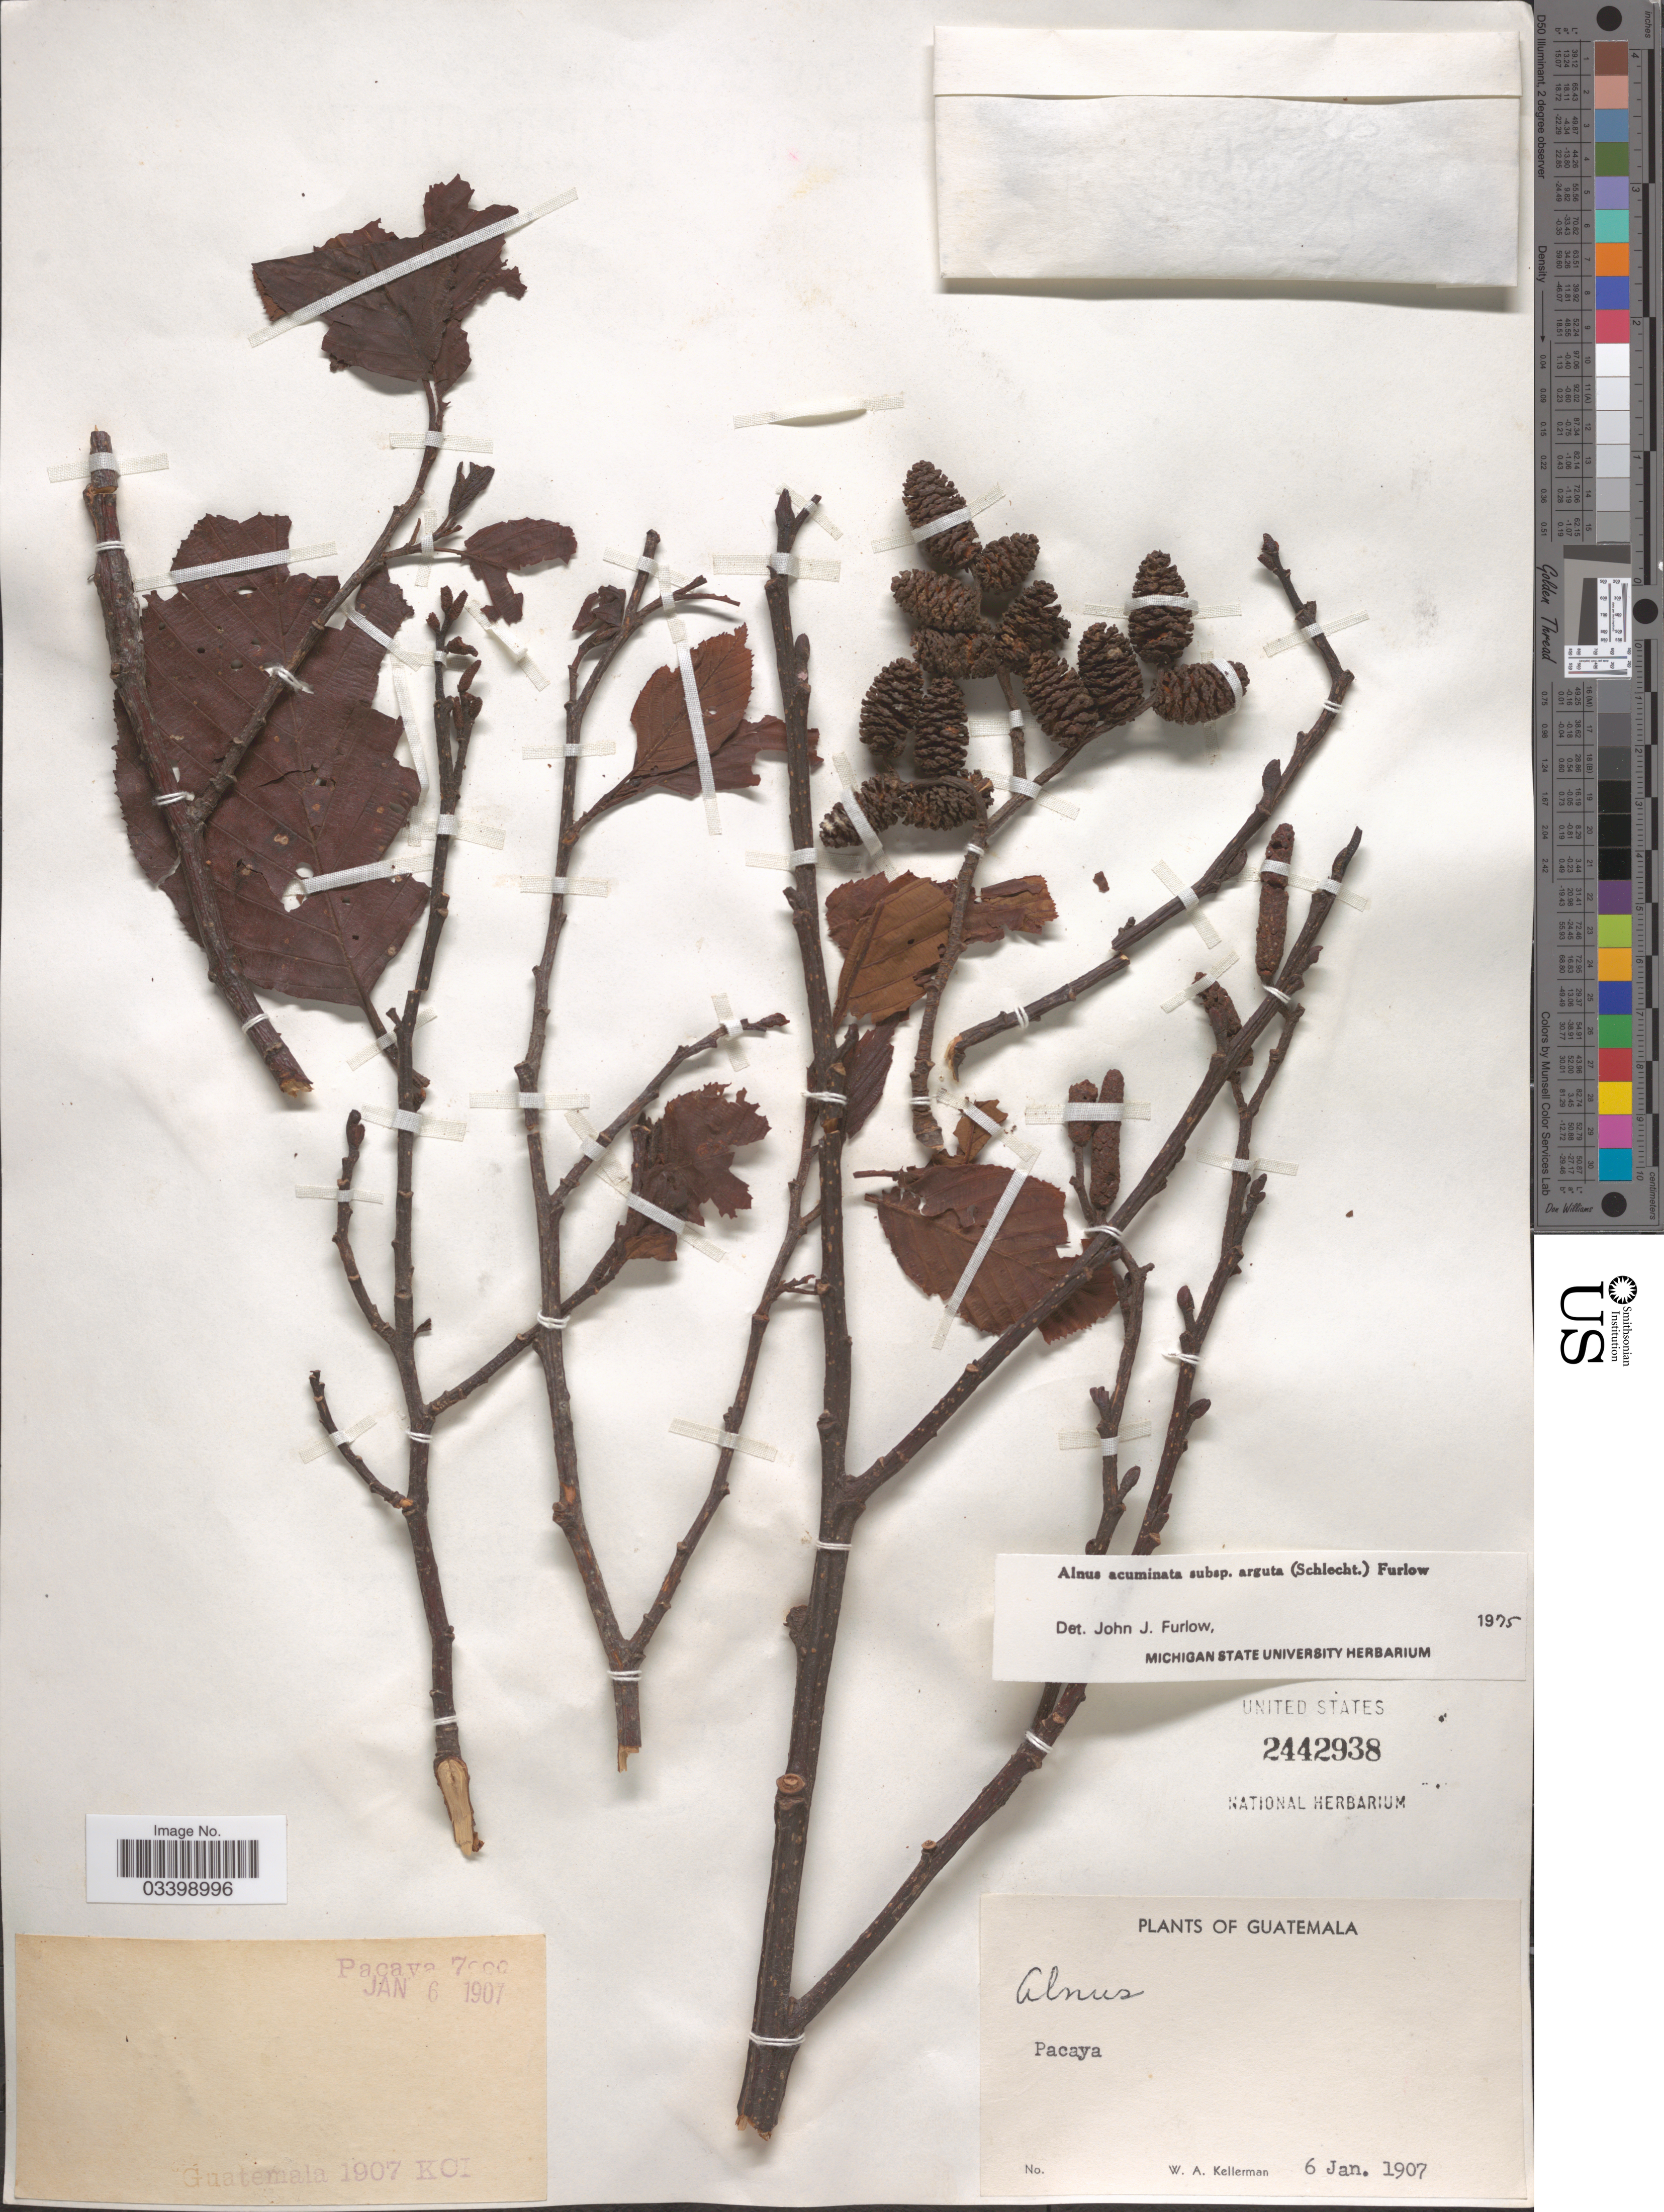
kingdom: Plantae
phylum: Tracheophyta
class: Magnoliopsida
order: Fagales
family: Betulaceae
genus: Alnus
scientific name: Alnus acuminata subsp. arguta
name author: (Schltdl.) Furlow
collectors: W. Kellerman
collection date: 1907-01-06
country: Guatemala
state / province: Guatemala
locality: Pacaya. KCI [unsure placement].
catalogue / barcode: US 2442938